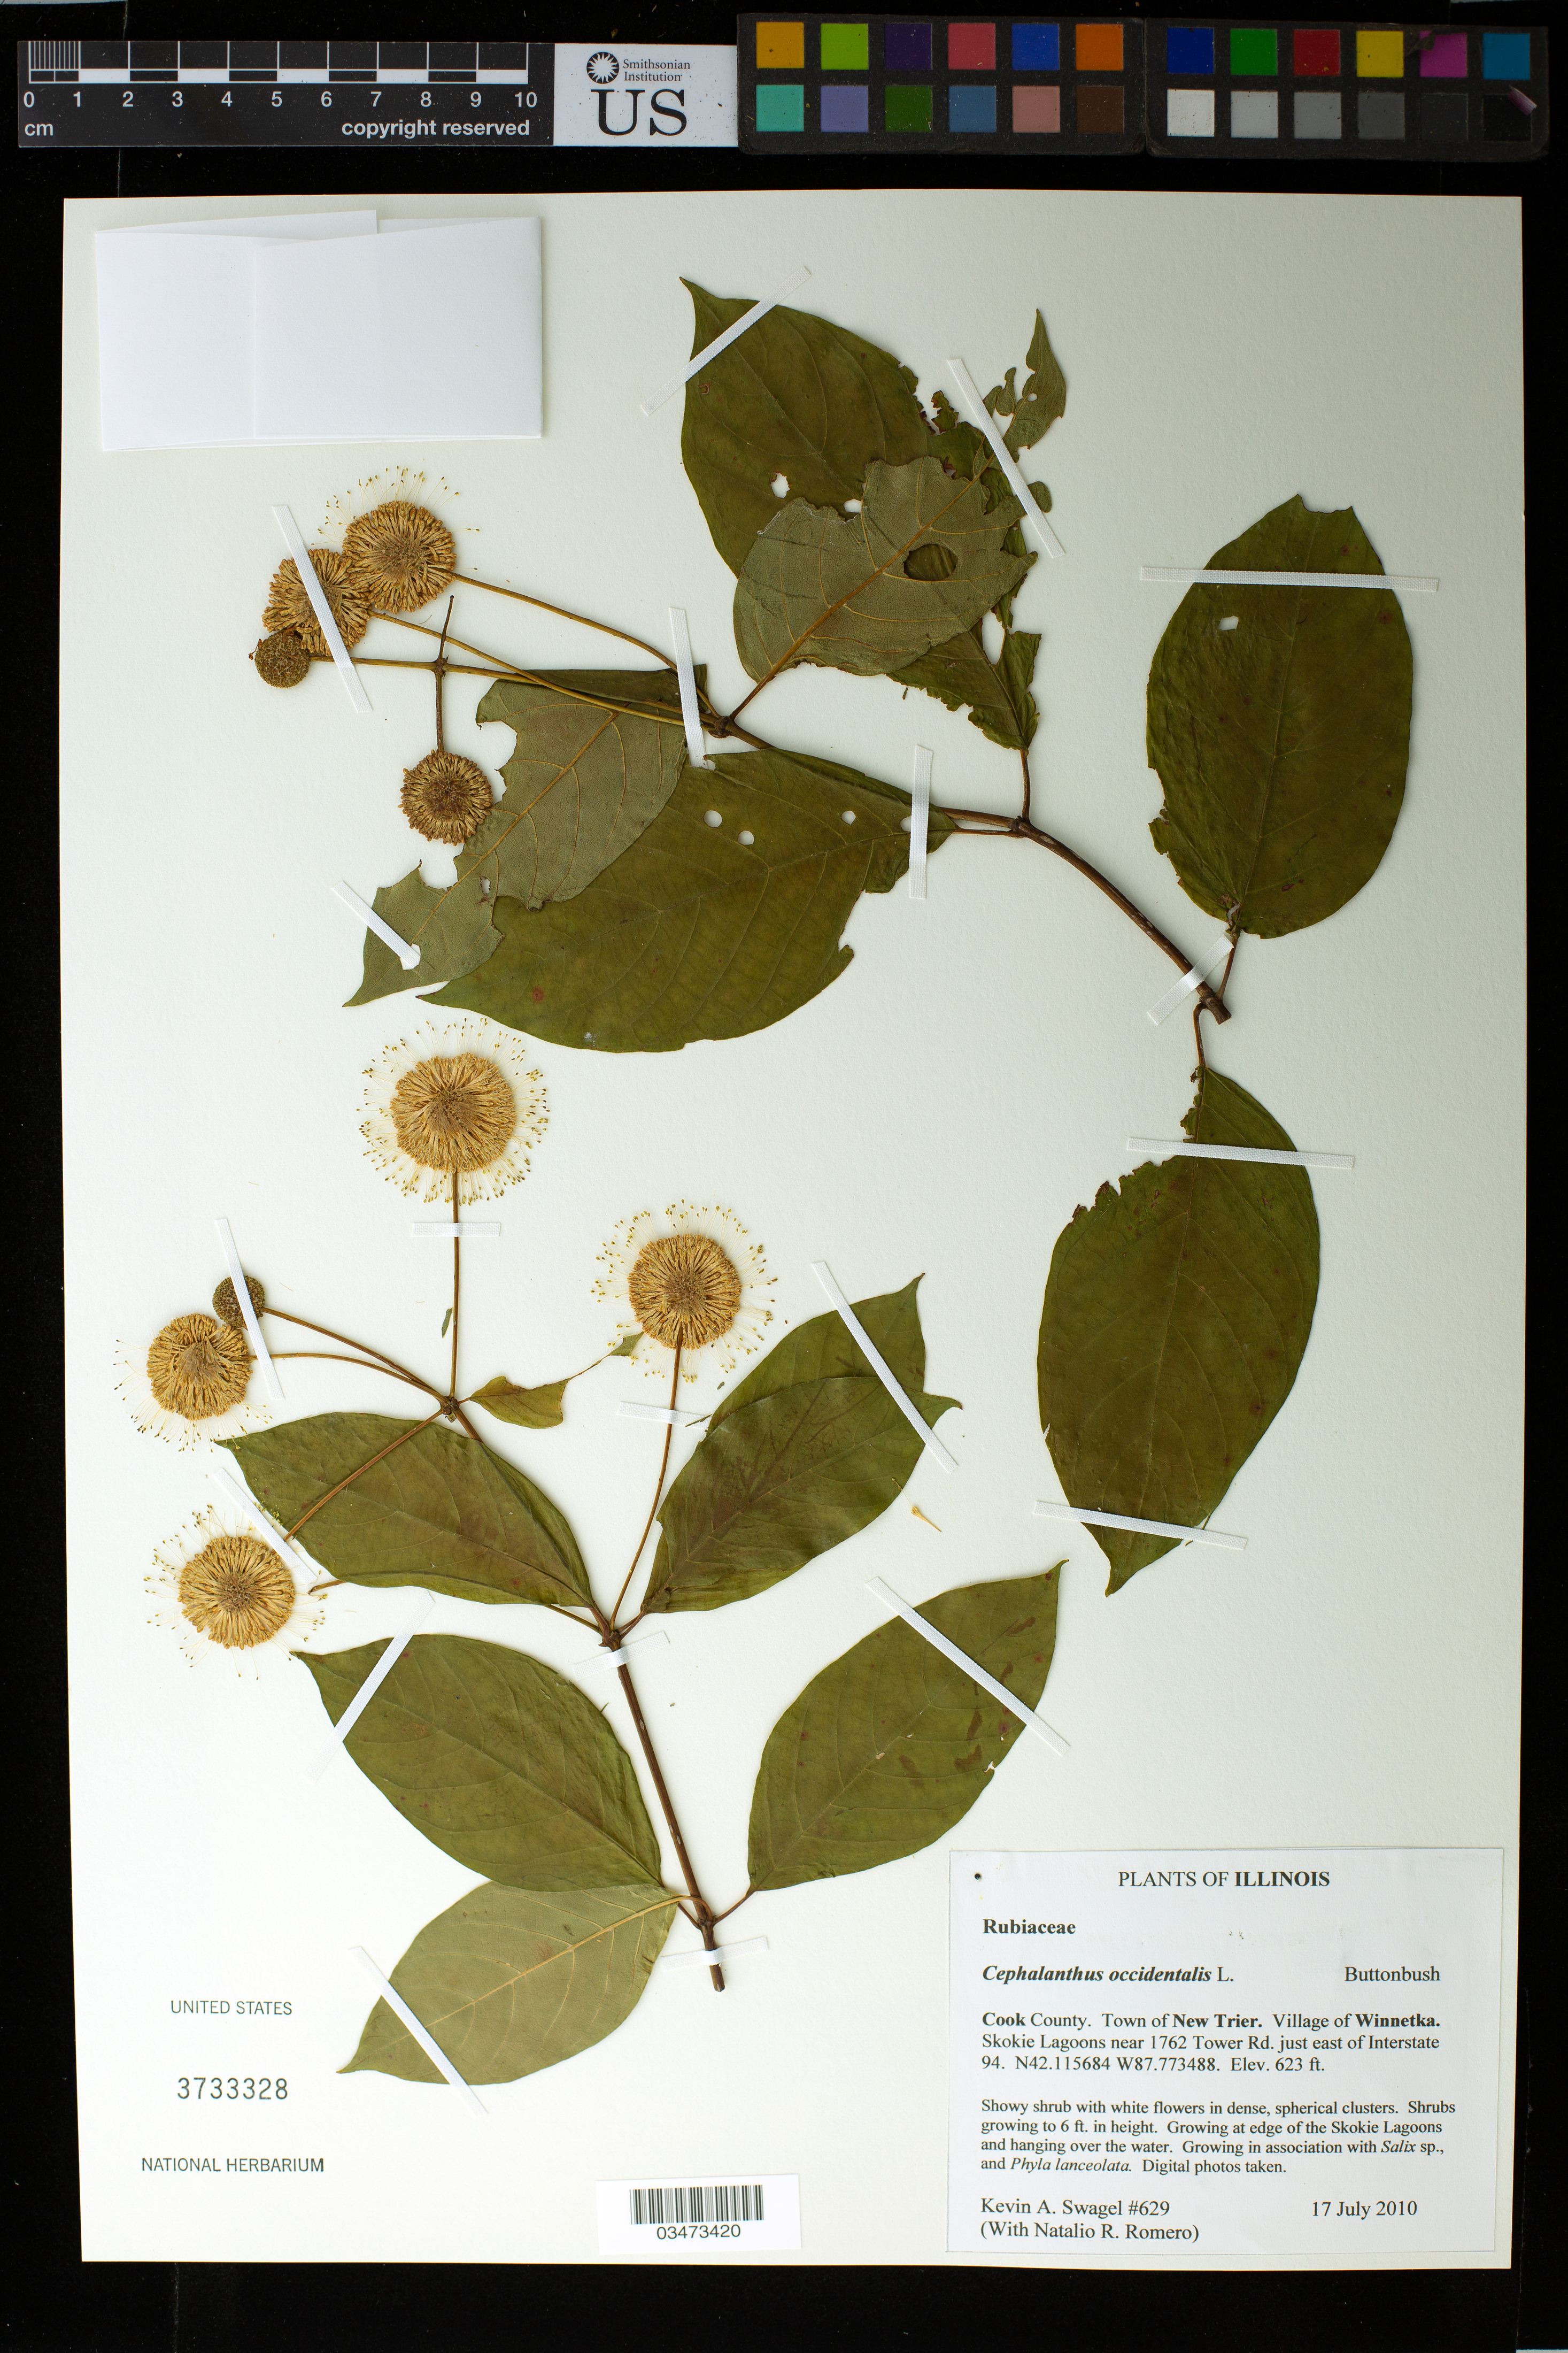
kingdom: Plantae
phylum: Tracheophyta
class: Magnoliopsida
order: Gentianales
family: Rubiaceae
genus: Cephalanthus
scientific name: Cephalanthus occidentalis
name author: L.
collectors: K. Swagel & N. Romero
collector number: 629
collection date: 2010-07-17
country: United States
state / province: Illinois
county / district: Cook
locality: Town of New Trier. Village of Winnetka. Skokie Lagoons near 1762 Tower Rd. just east of Interstate 94.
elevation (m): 190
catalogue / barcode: US 3733328